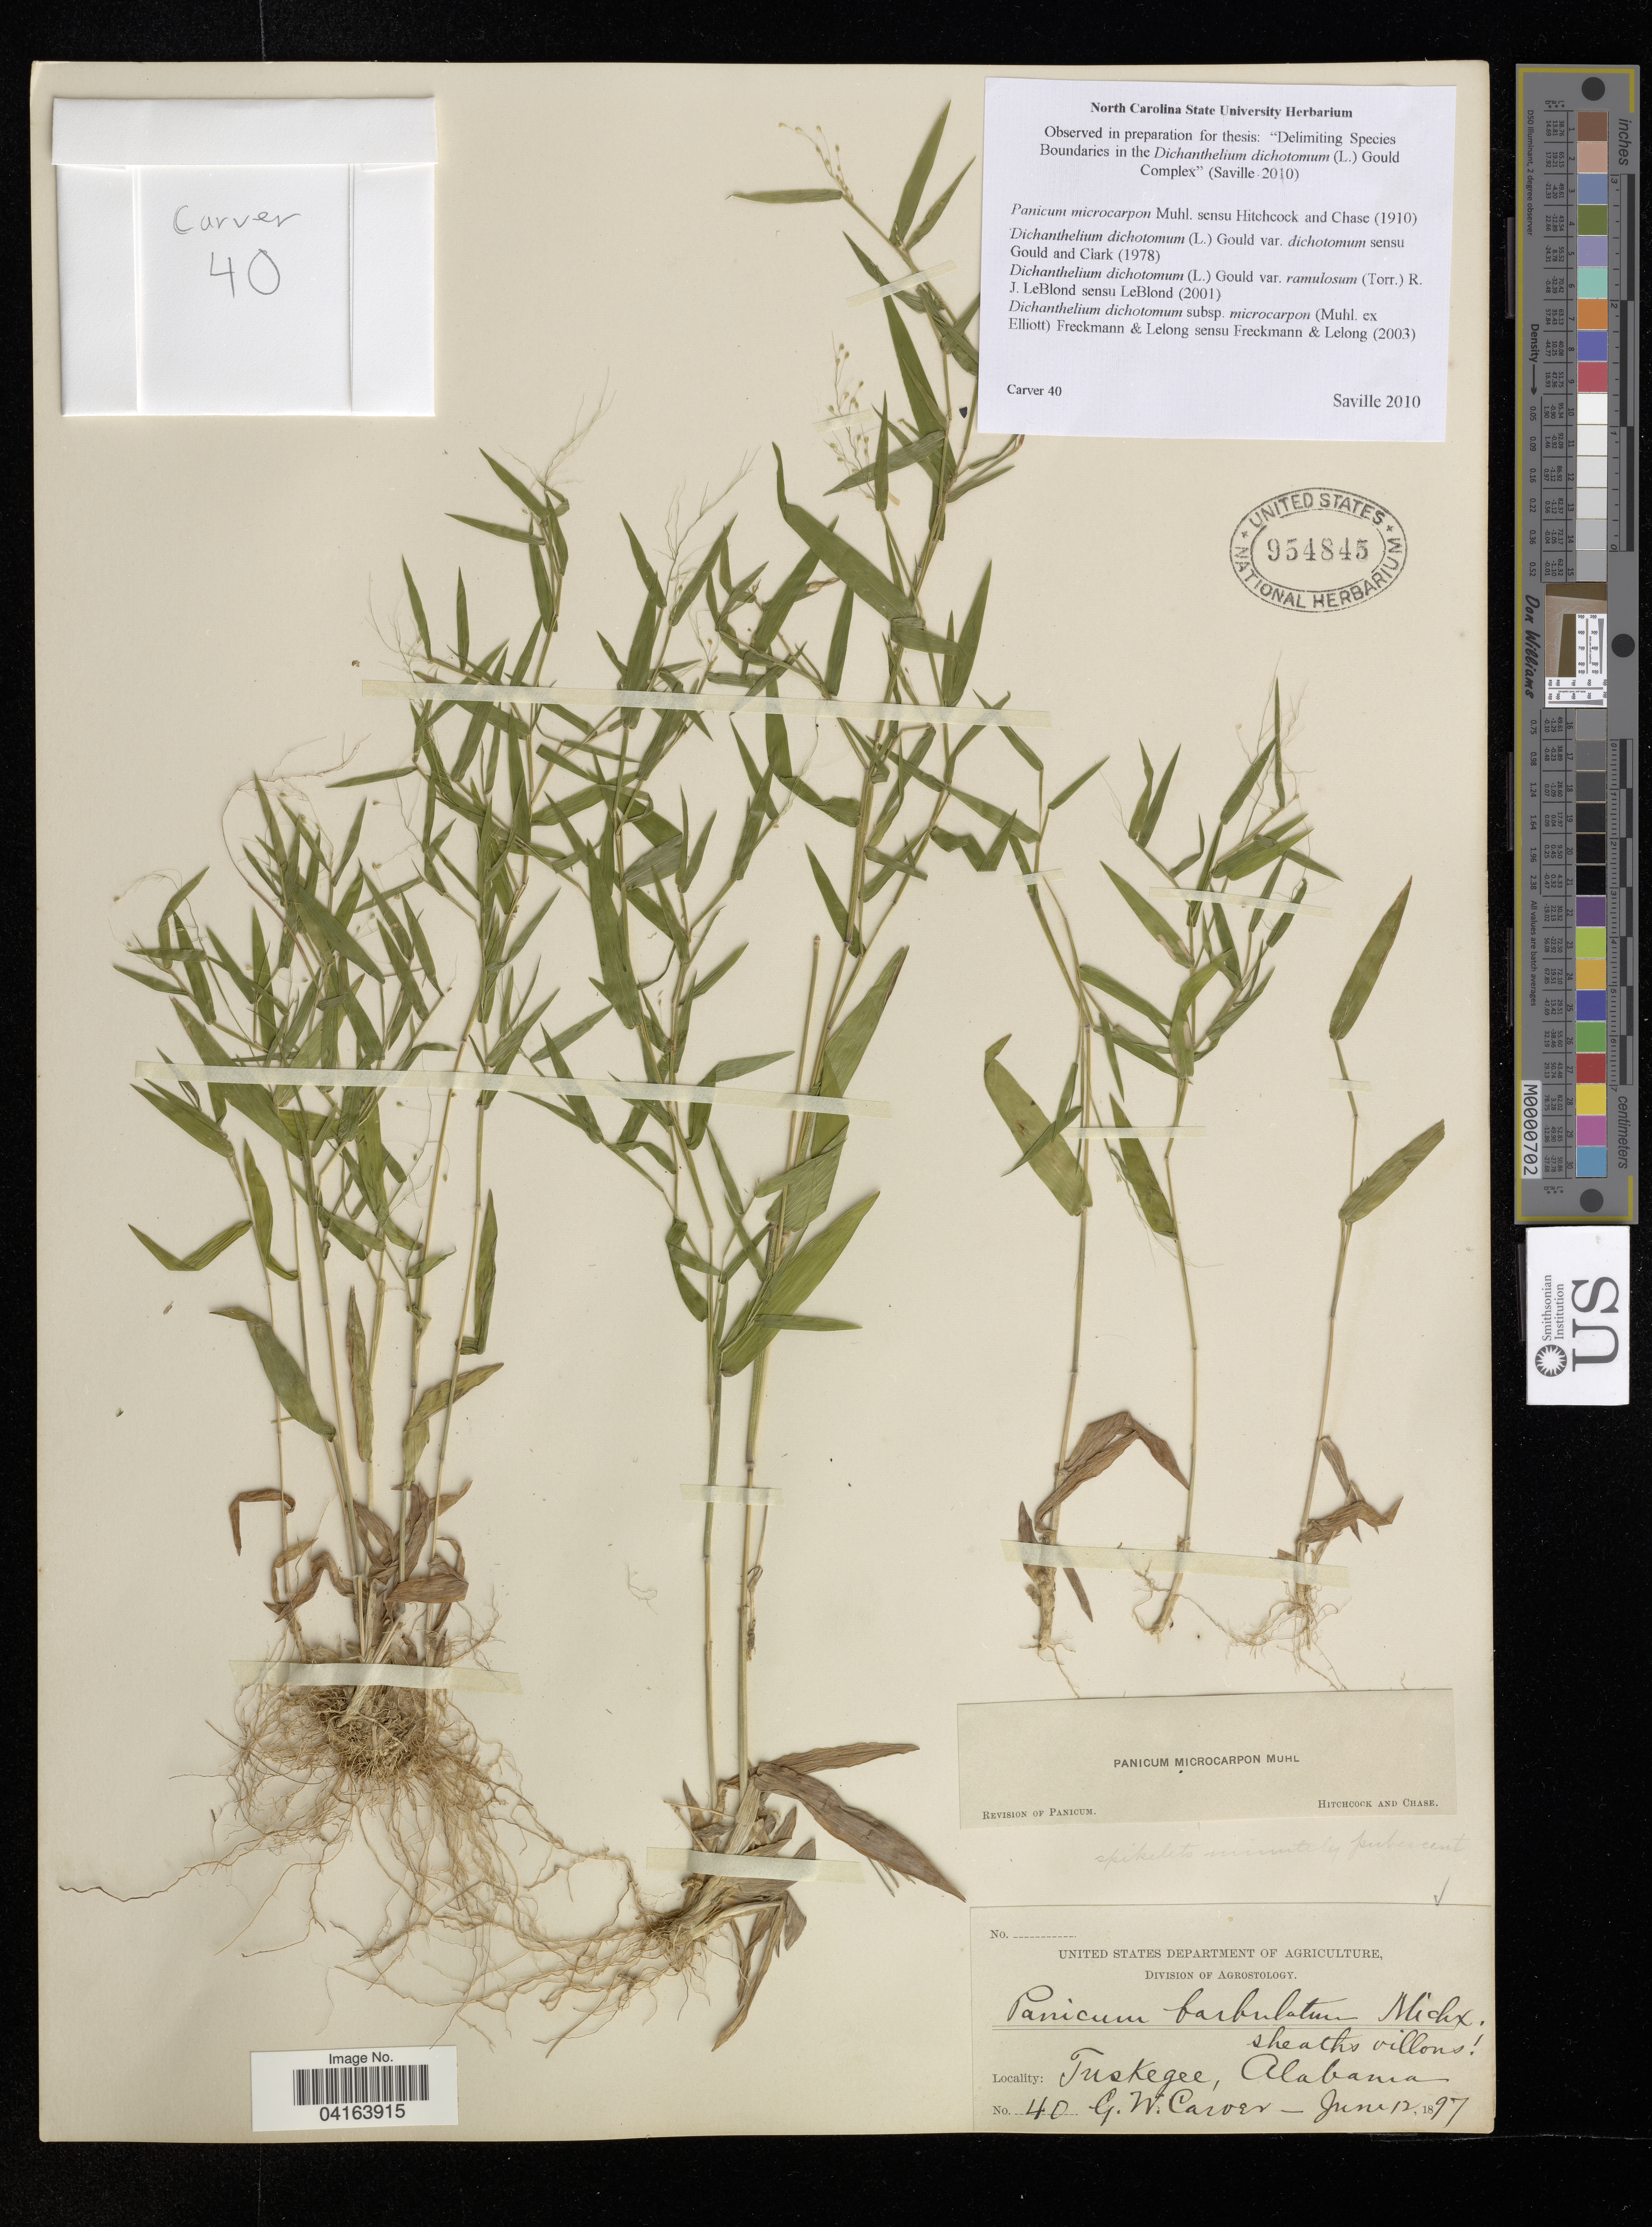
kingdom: Plantae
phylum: Tracheophyta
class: Liliopsida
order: Poales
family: Poaceae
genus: Dichanthelium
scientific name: Dichanthelium dichotomum subsp. microcarpon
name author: (Muhl. ex Elliot) Freckmann & Lelong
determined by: Saville, A. C., (NCSC), North Carolina State University (UNITED STATES)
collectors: G. Carver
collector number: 40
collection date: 1897-06-12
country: United States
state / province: Alabama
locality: Tuskegee.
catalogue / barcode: US 954845